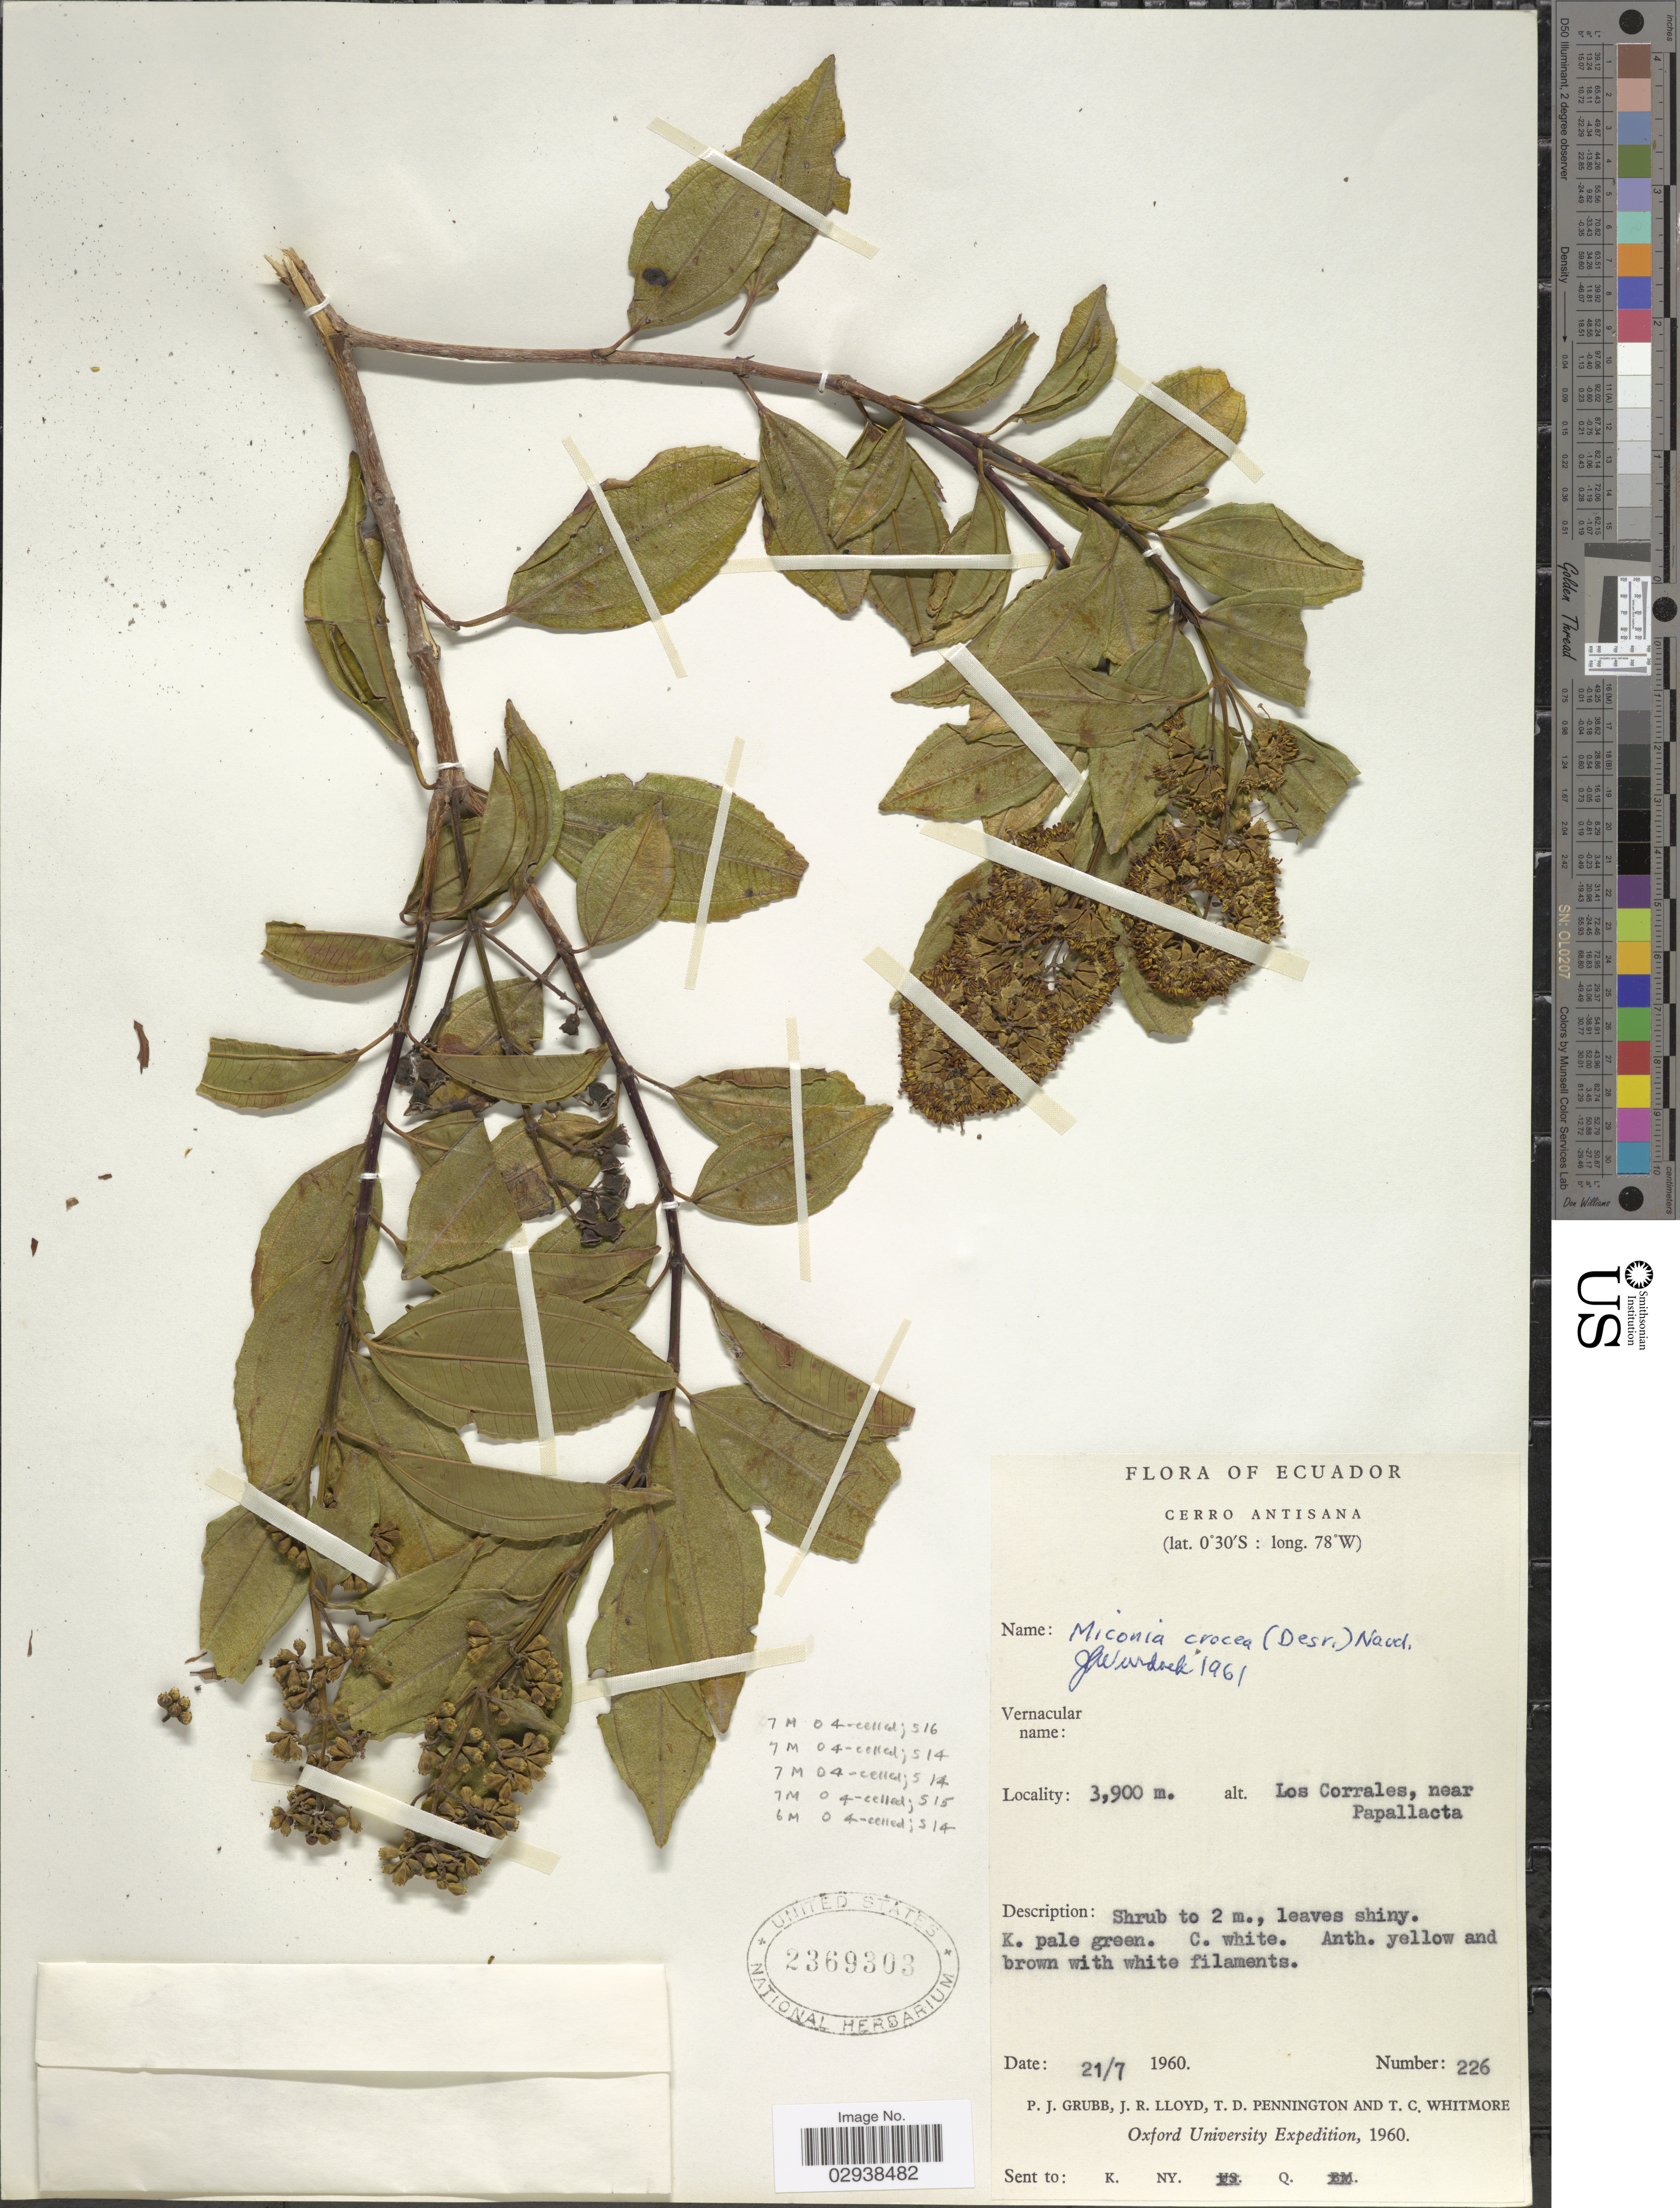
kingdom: Plantae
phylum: Tracheophyta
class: Magnoliopsida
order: Myrtales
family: Melastomataceae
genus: Miconia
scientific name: Miconia crocea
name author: (Desr.) Naudin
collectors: P. J. Grubb, J. R. Lloyd, T. D. Pennington & T. C. Whitmore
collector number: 226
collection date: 1960-07-21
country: Ecuador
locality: Cerro Antisana, Los Corrales, near Papallacta.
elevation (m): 3900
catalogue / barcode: US 2369303